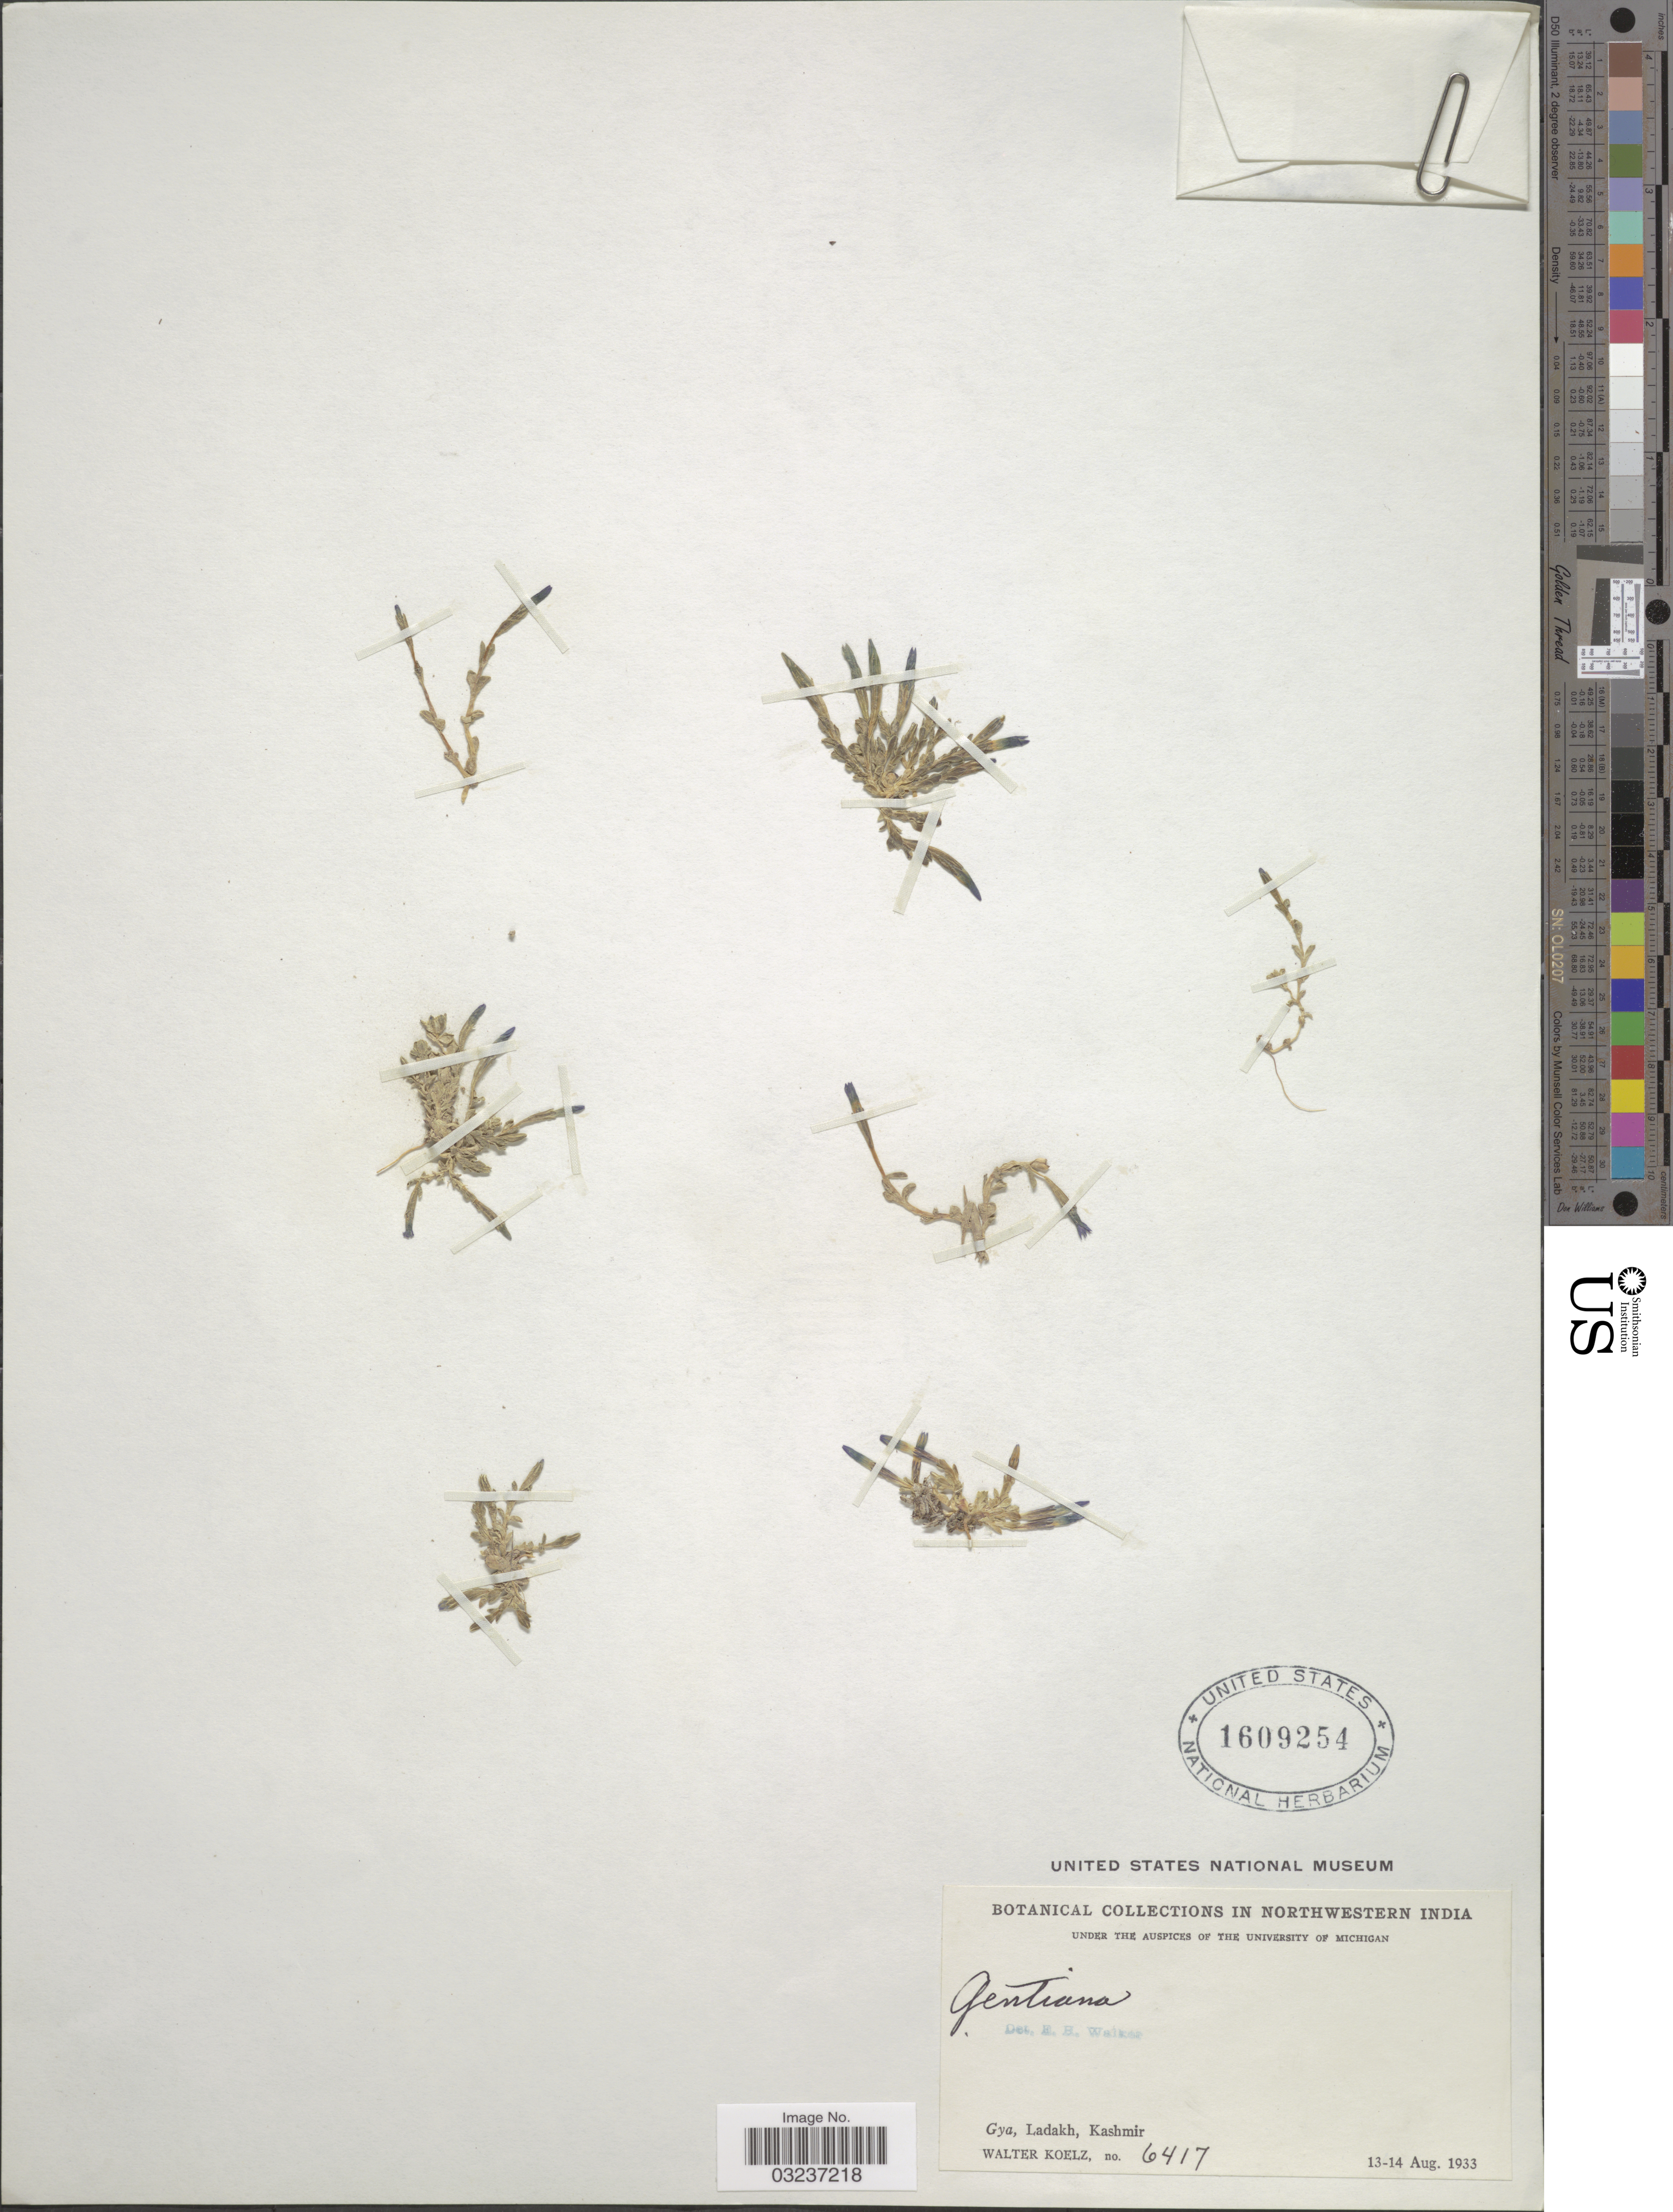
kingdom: Plantae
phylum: Tracheophyta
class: Magnoliopsida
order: Gentianales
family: Gentianaceae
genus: Gentiana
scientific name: Gentiana sp.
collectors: W. N. Koelz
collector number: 6417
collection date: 1933-08-13/1933-08-14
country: India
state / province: Jammu and Kashmir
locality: Northwestern India. Gya, Ladakh, Kashmir.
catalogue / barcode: US 1609254